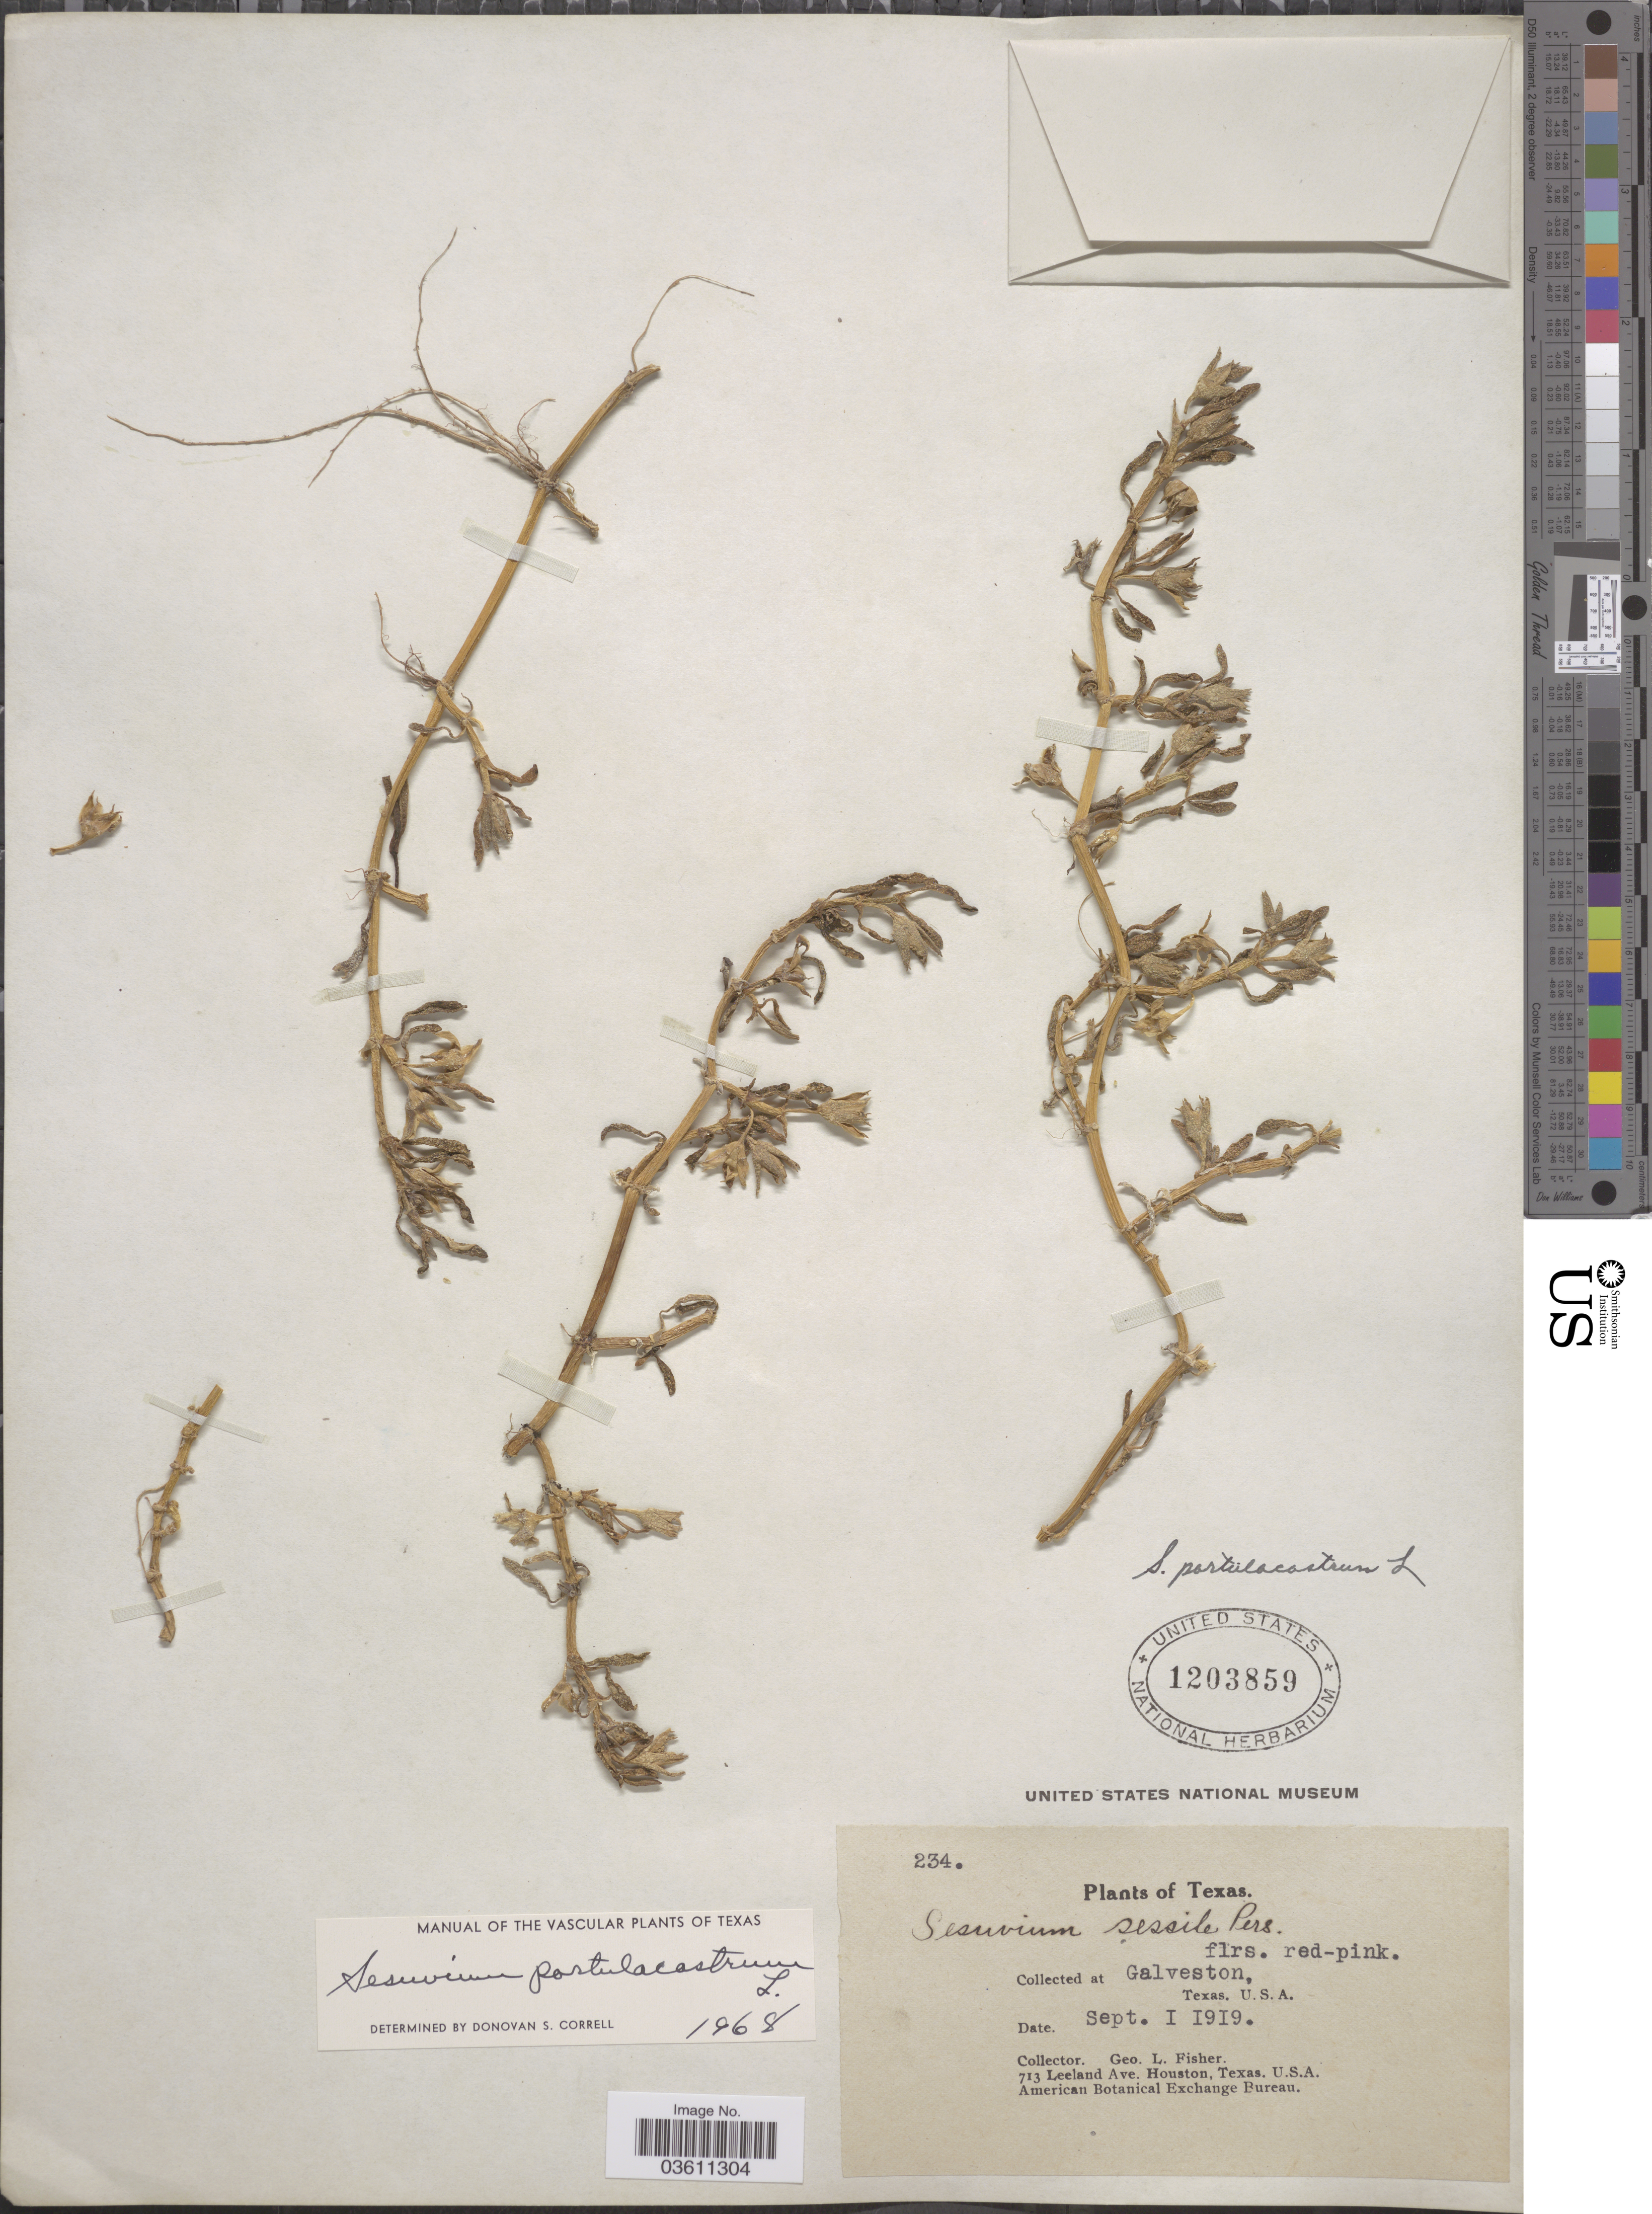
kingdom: Plantae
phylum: Tracheophyta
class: Magnoliopsida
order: Caryophyllales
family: Aizoaceae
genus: Sesuvium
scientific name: Sesuvium portulacastrum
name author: (L.) L.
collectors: G. L. Fisher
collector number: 234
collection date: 1919-09-01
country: United States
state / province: Texas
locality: At Galveston.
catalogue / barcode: US 1203859